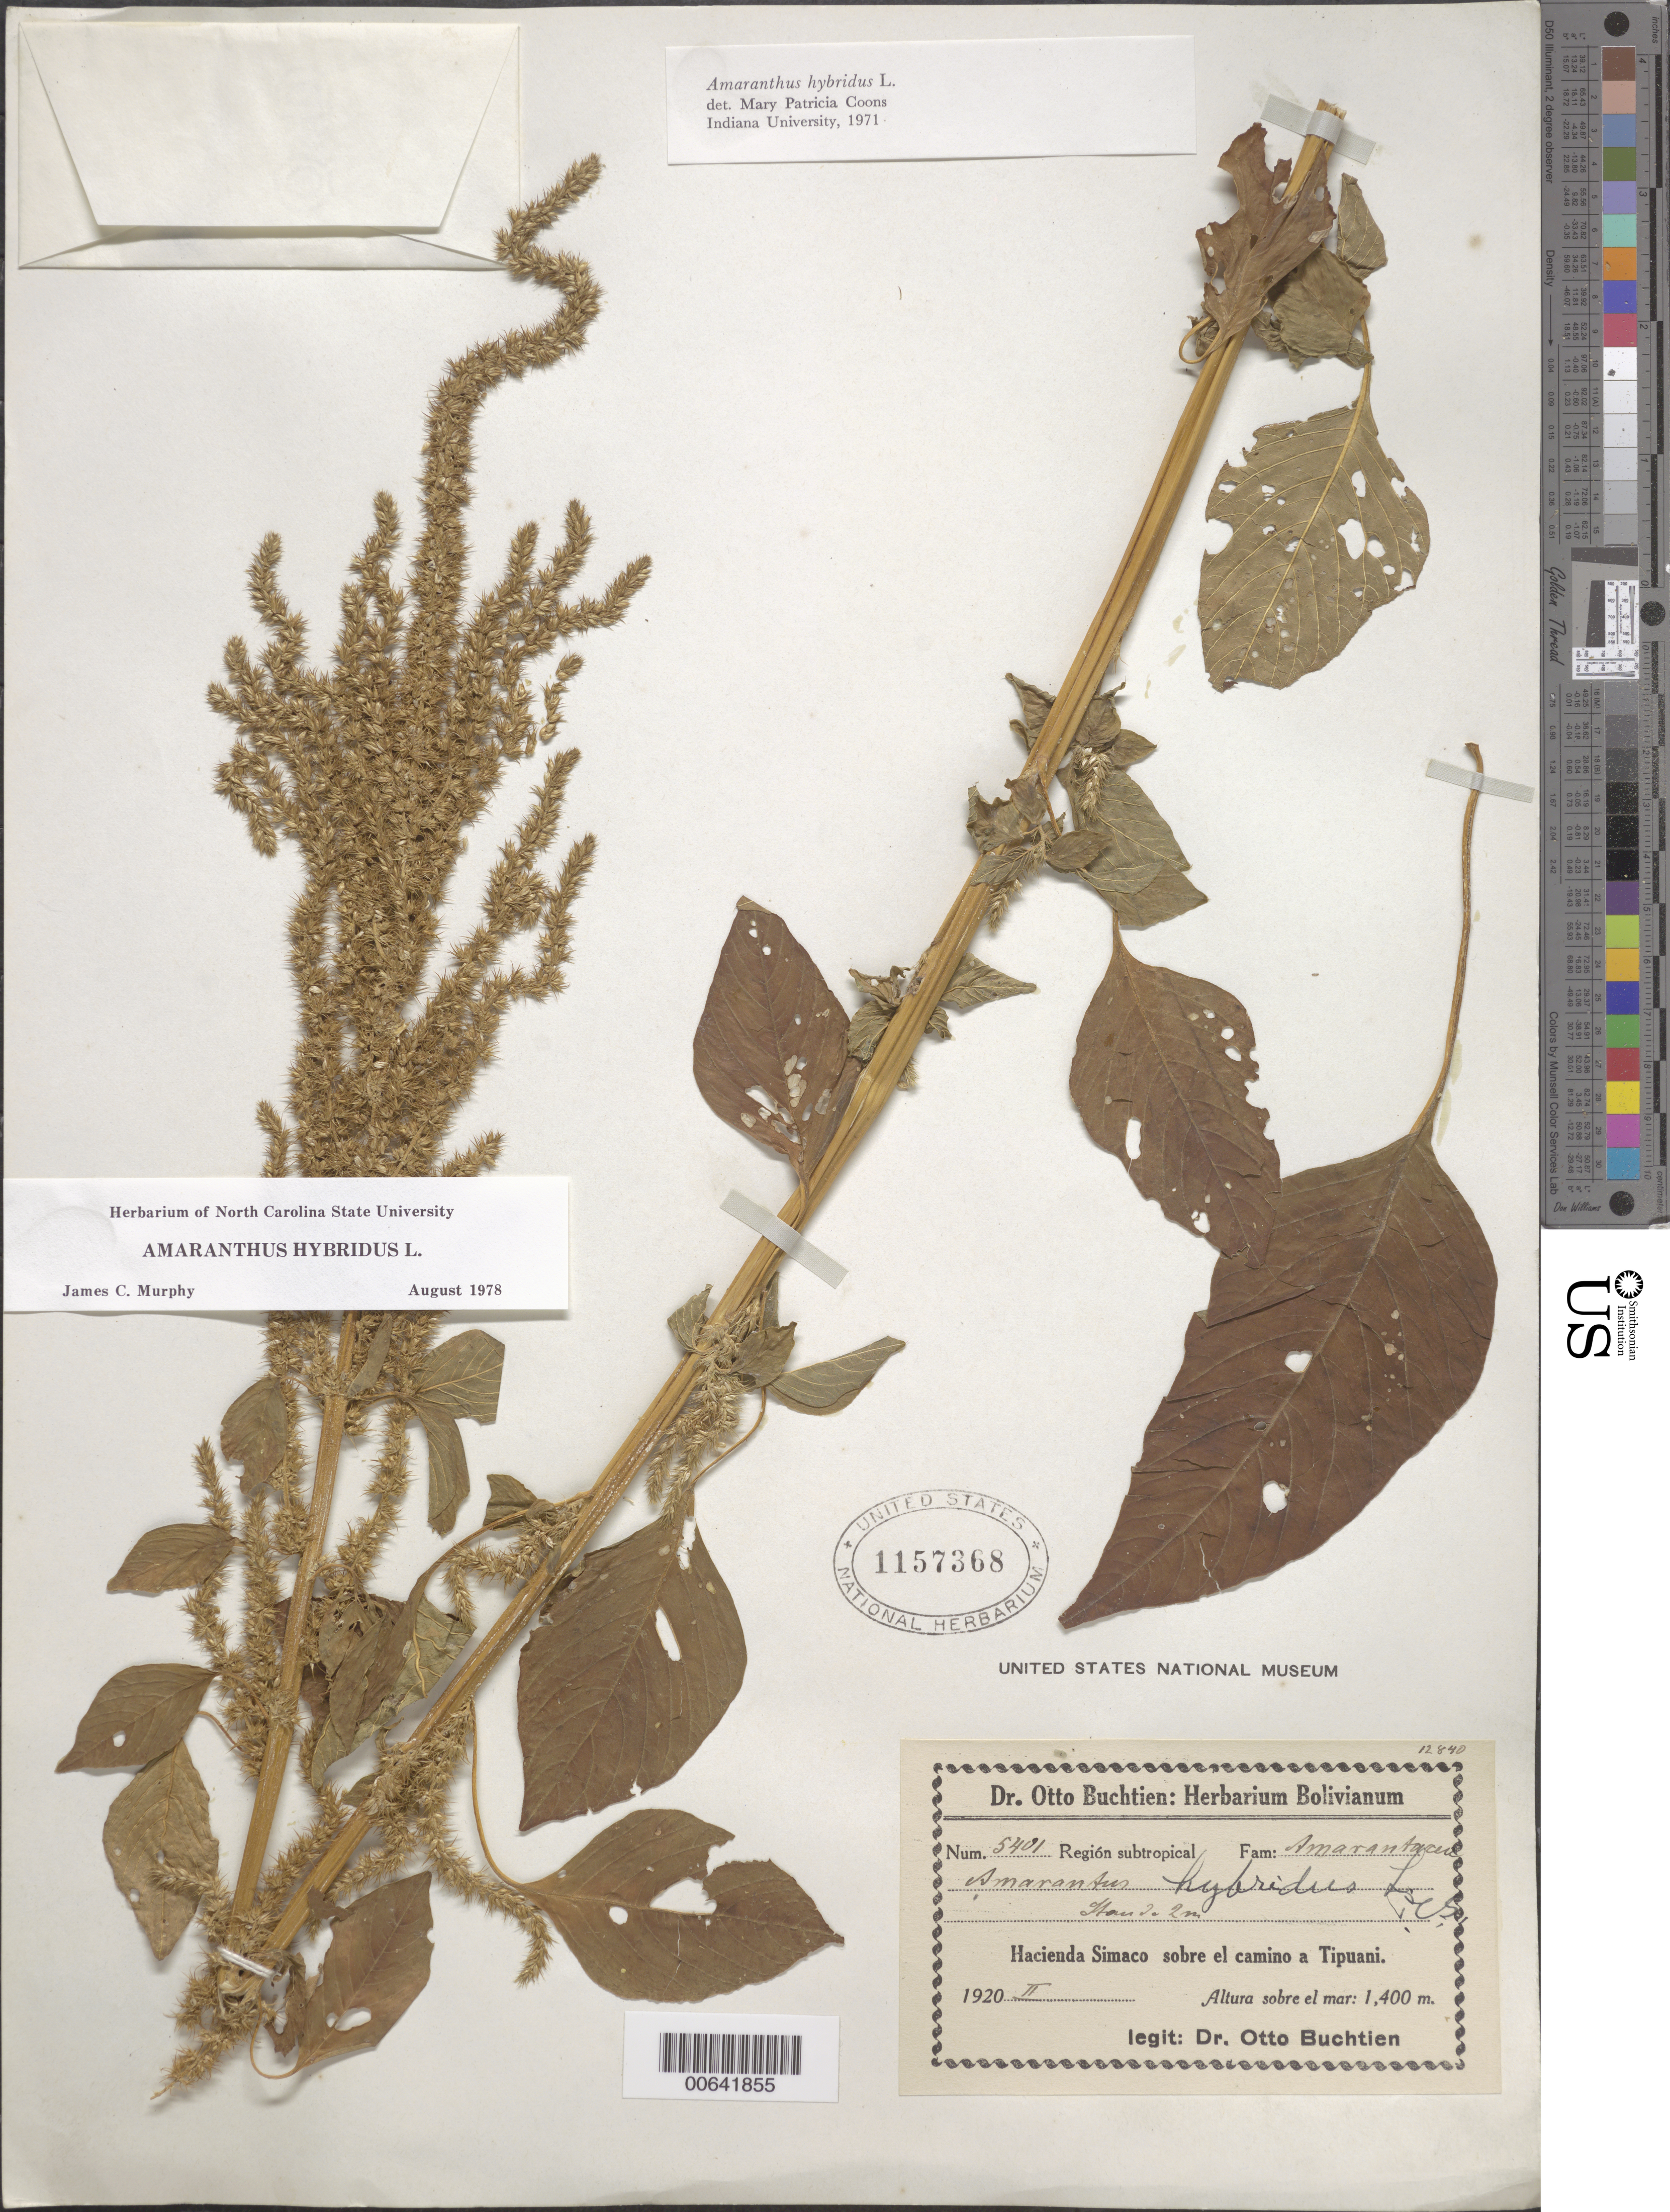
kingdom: Plantae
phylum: Tracheophyta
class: Magnoliopsida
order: Caryophyllales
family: Amaranthaceae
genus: Amaranthus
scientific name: Amaranthus hybridus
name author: L.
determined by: Murphy, J. C.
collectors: O. Buchtien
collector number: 5401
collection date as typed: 01 Feb 1920 or 02 Jan 1920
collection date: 1920-01-02 or 1920-02-01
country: Bolivia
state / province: La Paz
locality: Hacienda Simaco sobre El Camino a Tipuani.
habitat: Region subtropical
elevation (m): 1400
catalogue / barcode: US 1157368